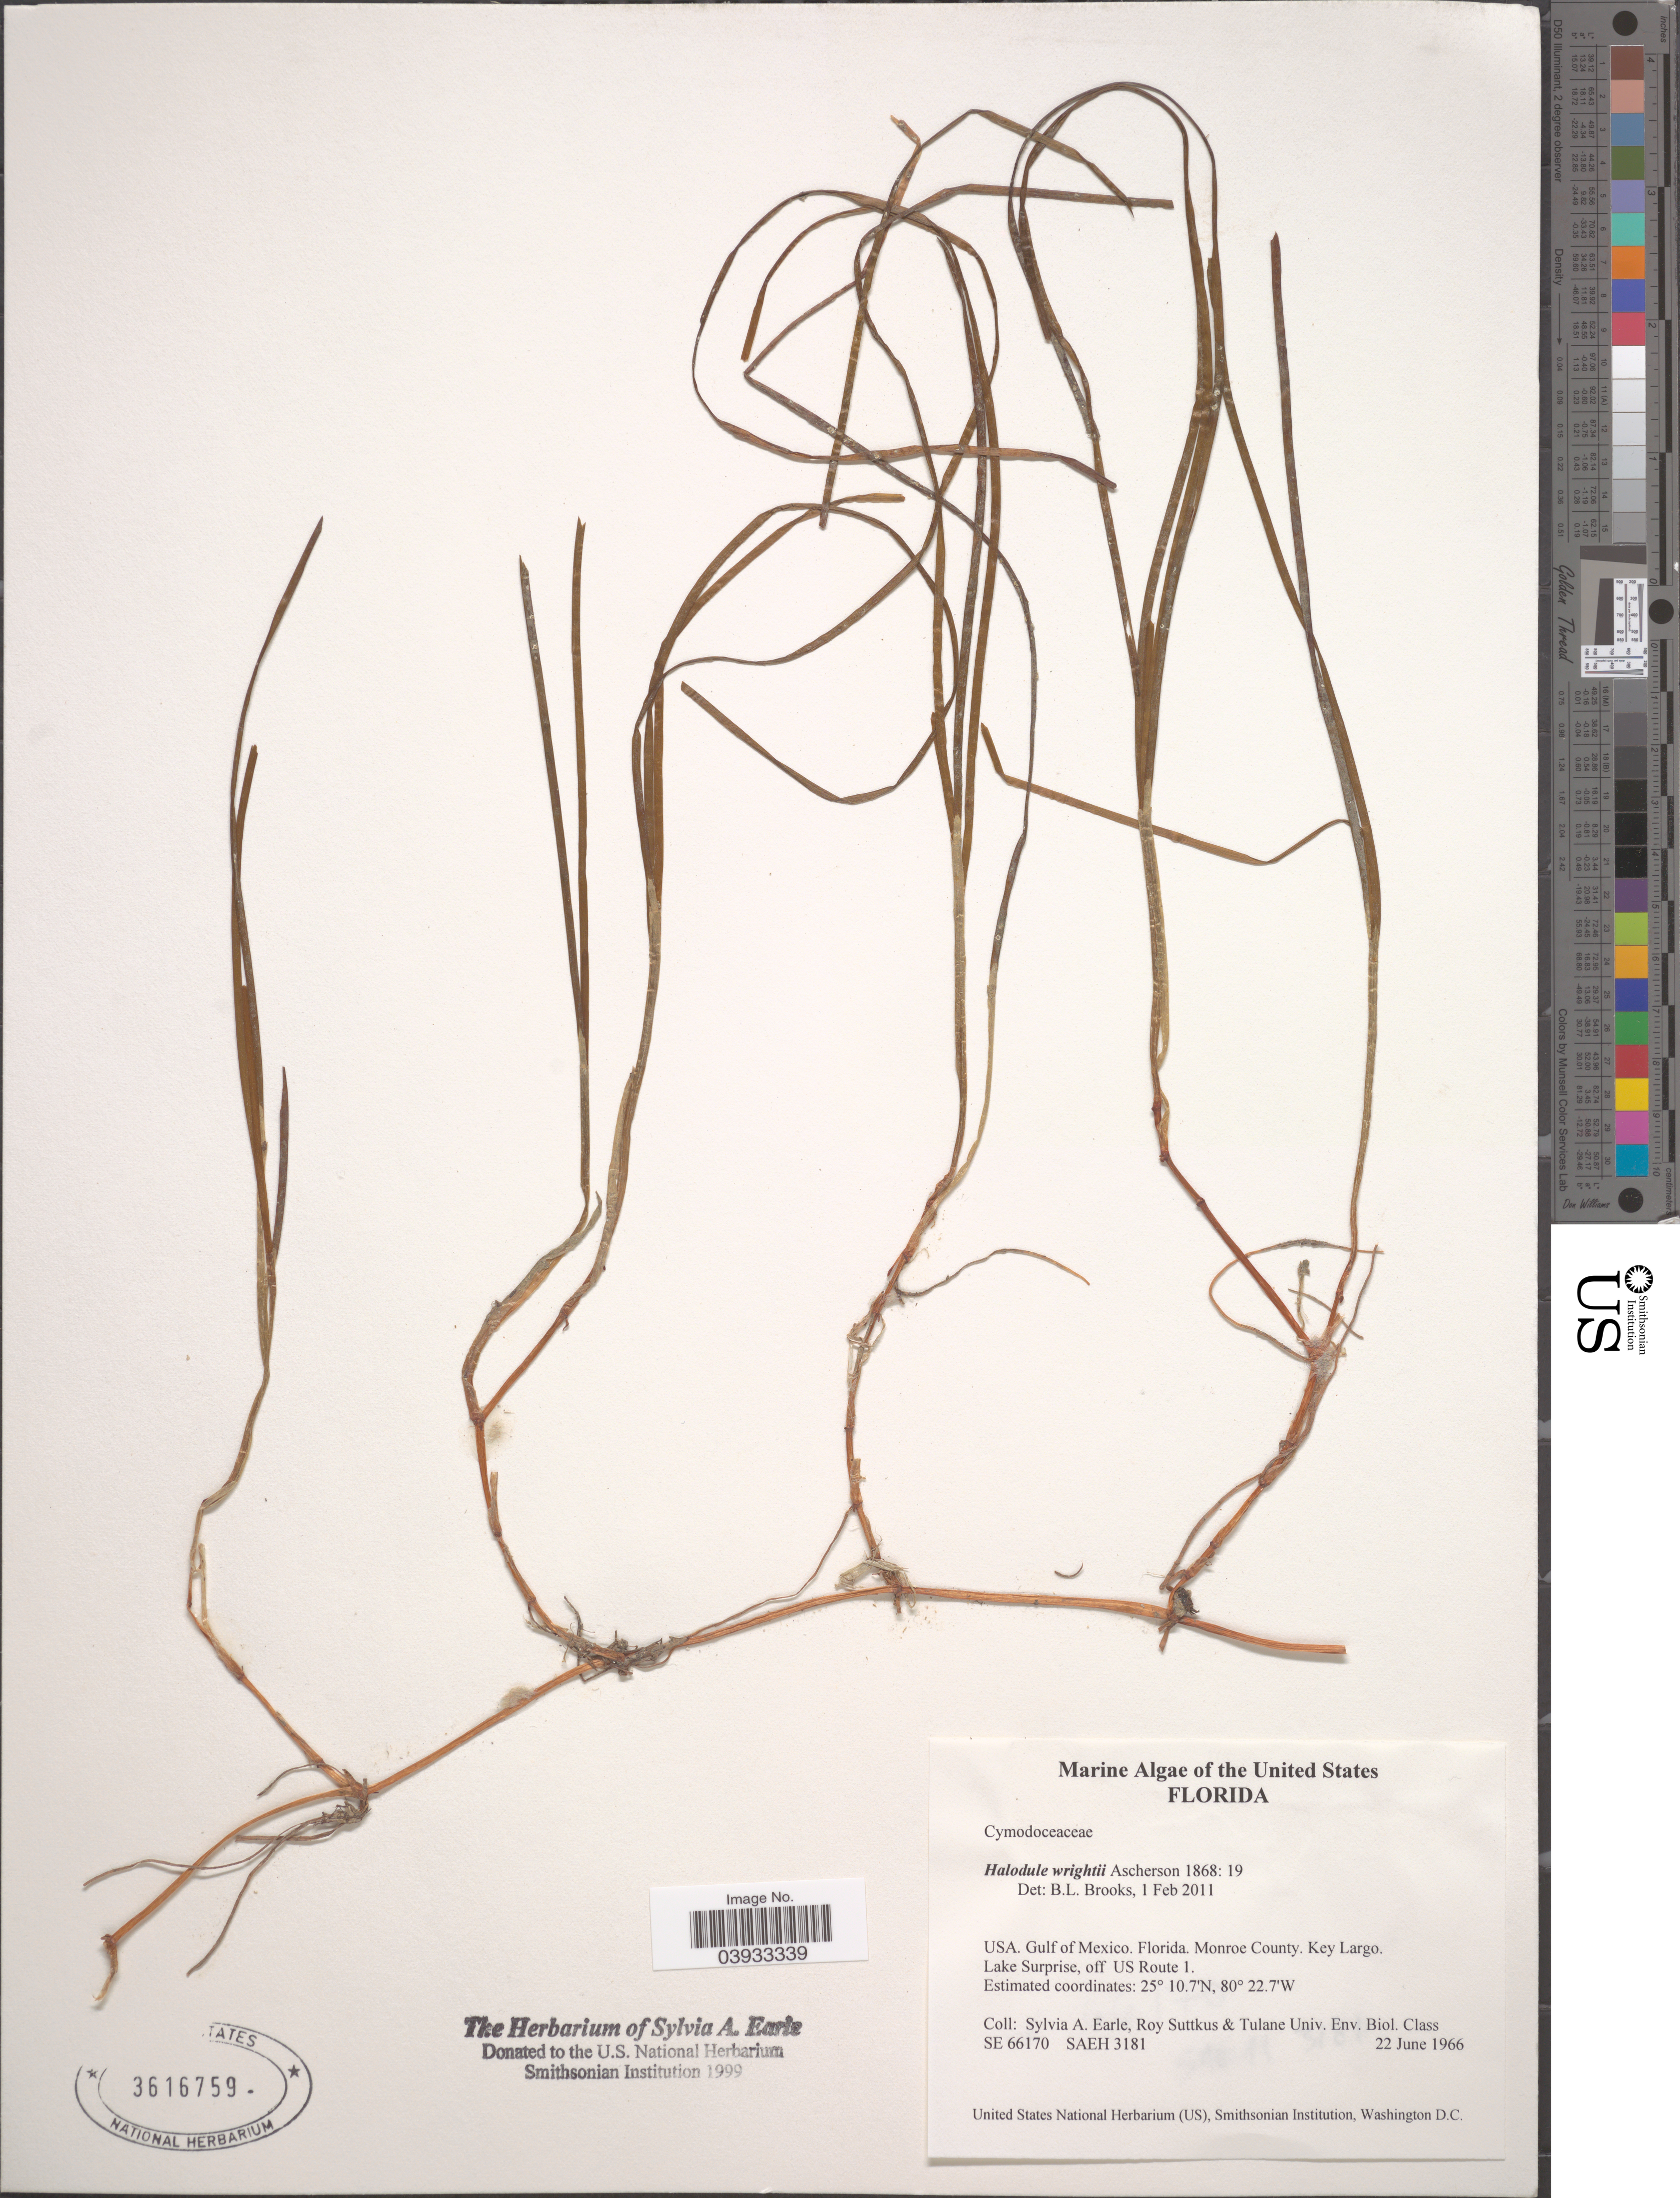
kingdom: Plantae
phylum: Tracheophyta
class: Liliopsida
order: Alismatales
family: Cymodoceaceae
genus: Halodule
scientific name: Halodule wrightii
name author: Asch.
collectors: S. A. Earle, R. Suttkus & Tulane Univ. Env. Biol. Class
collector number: SE66170/SAEH3181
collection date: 1966-06-22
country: United States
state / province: Florida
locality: Gulf of Mexico. Monroe County. Key Largo. Lake Surprise, off US Route 1.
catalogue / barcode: US 3616759